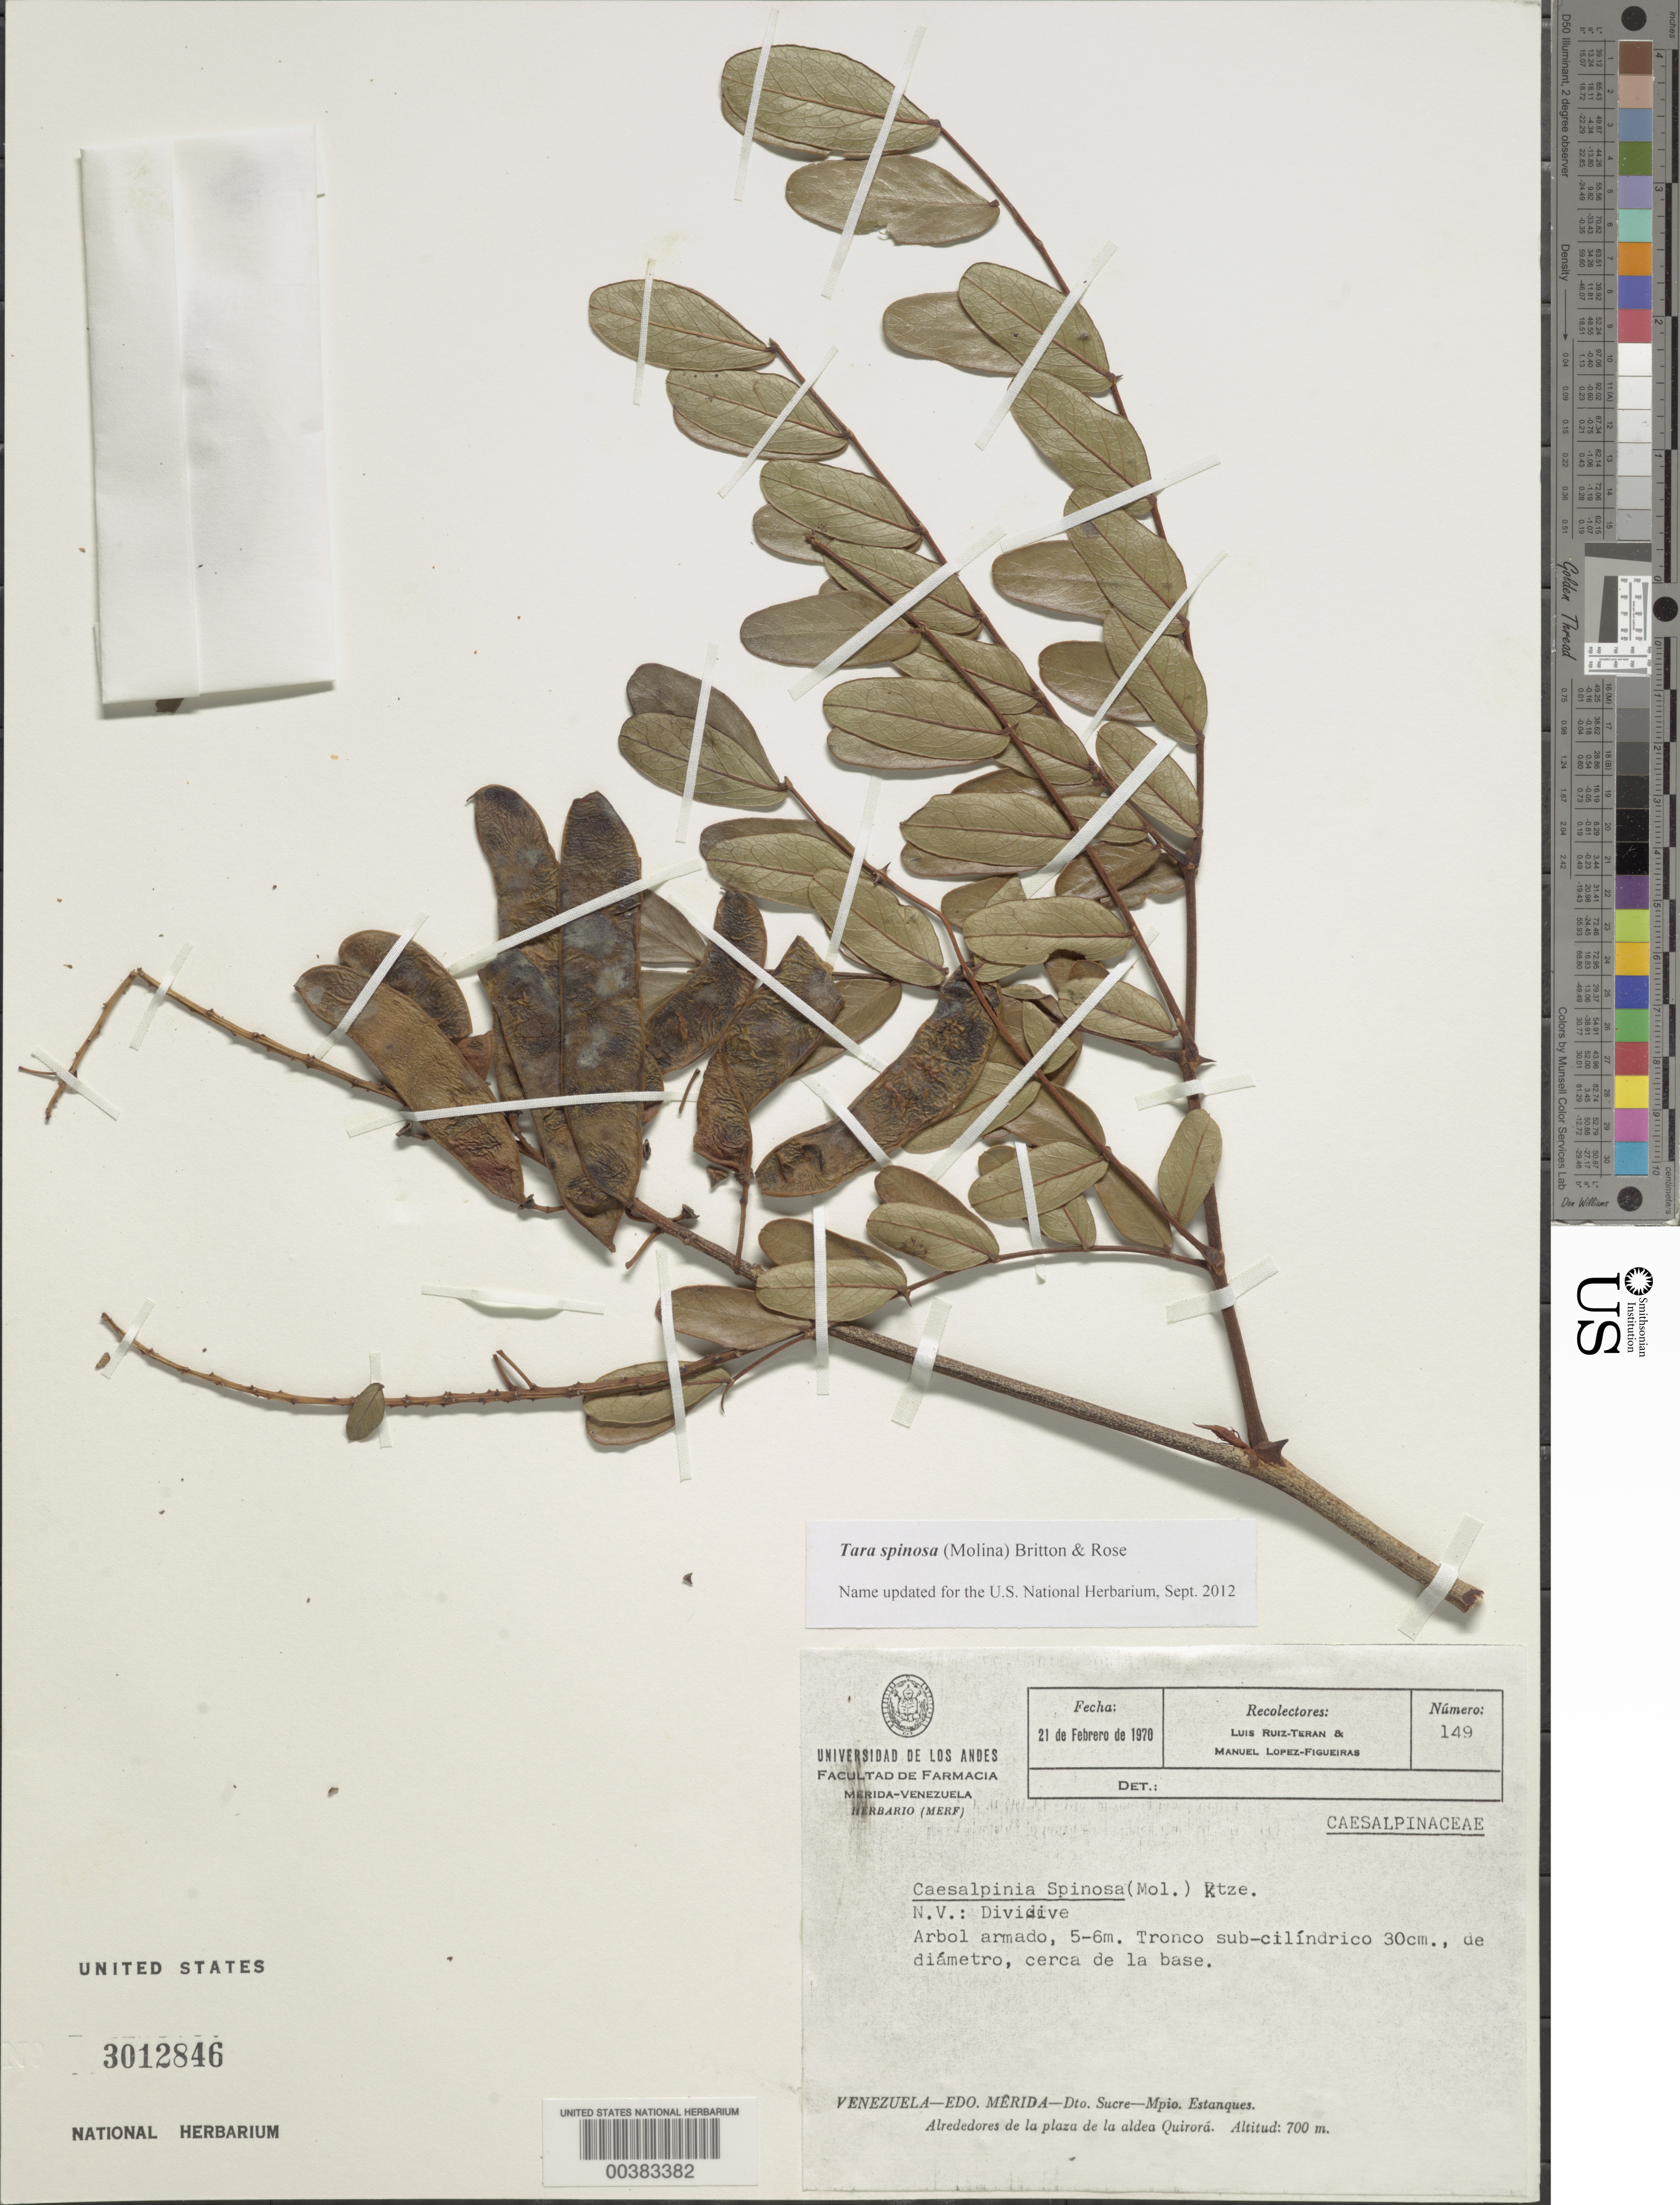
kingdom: Plantae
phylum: Tracheophyta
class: Magnoliopsida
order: Fabales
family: Fabaceae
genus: Tara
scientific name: Tara spinosa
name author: (Molina) Britton & Rose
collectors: L. E. Ruíz-Terán & M. López Figueiras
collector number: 149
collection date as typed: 21 Feb 1970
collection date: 1970-02-21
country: Venezuela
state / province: Mérida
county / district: Sucre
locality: Alrededores de la plaza de la aldea Quirora (Estanques mun.)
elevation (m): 700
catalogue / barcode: US 3012846